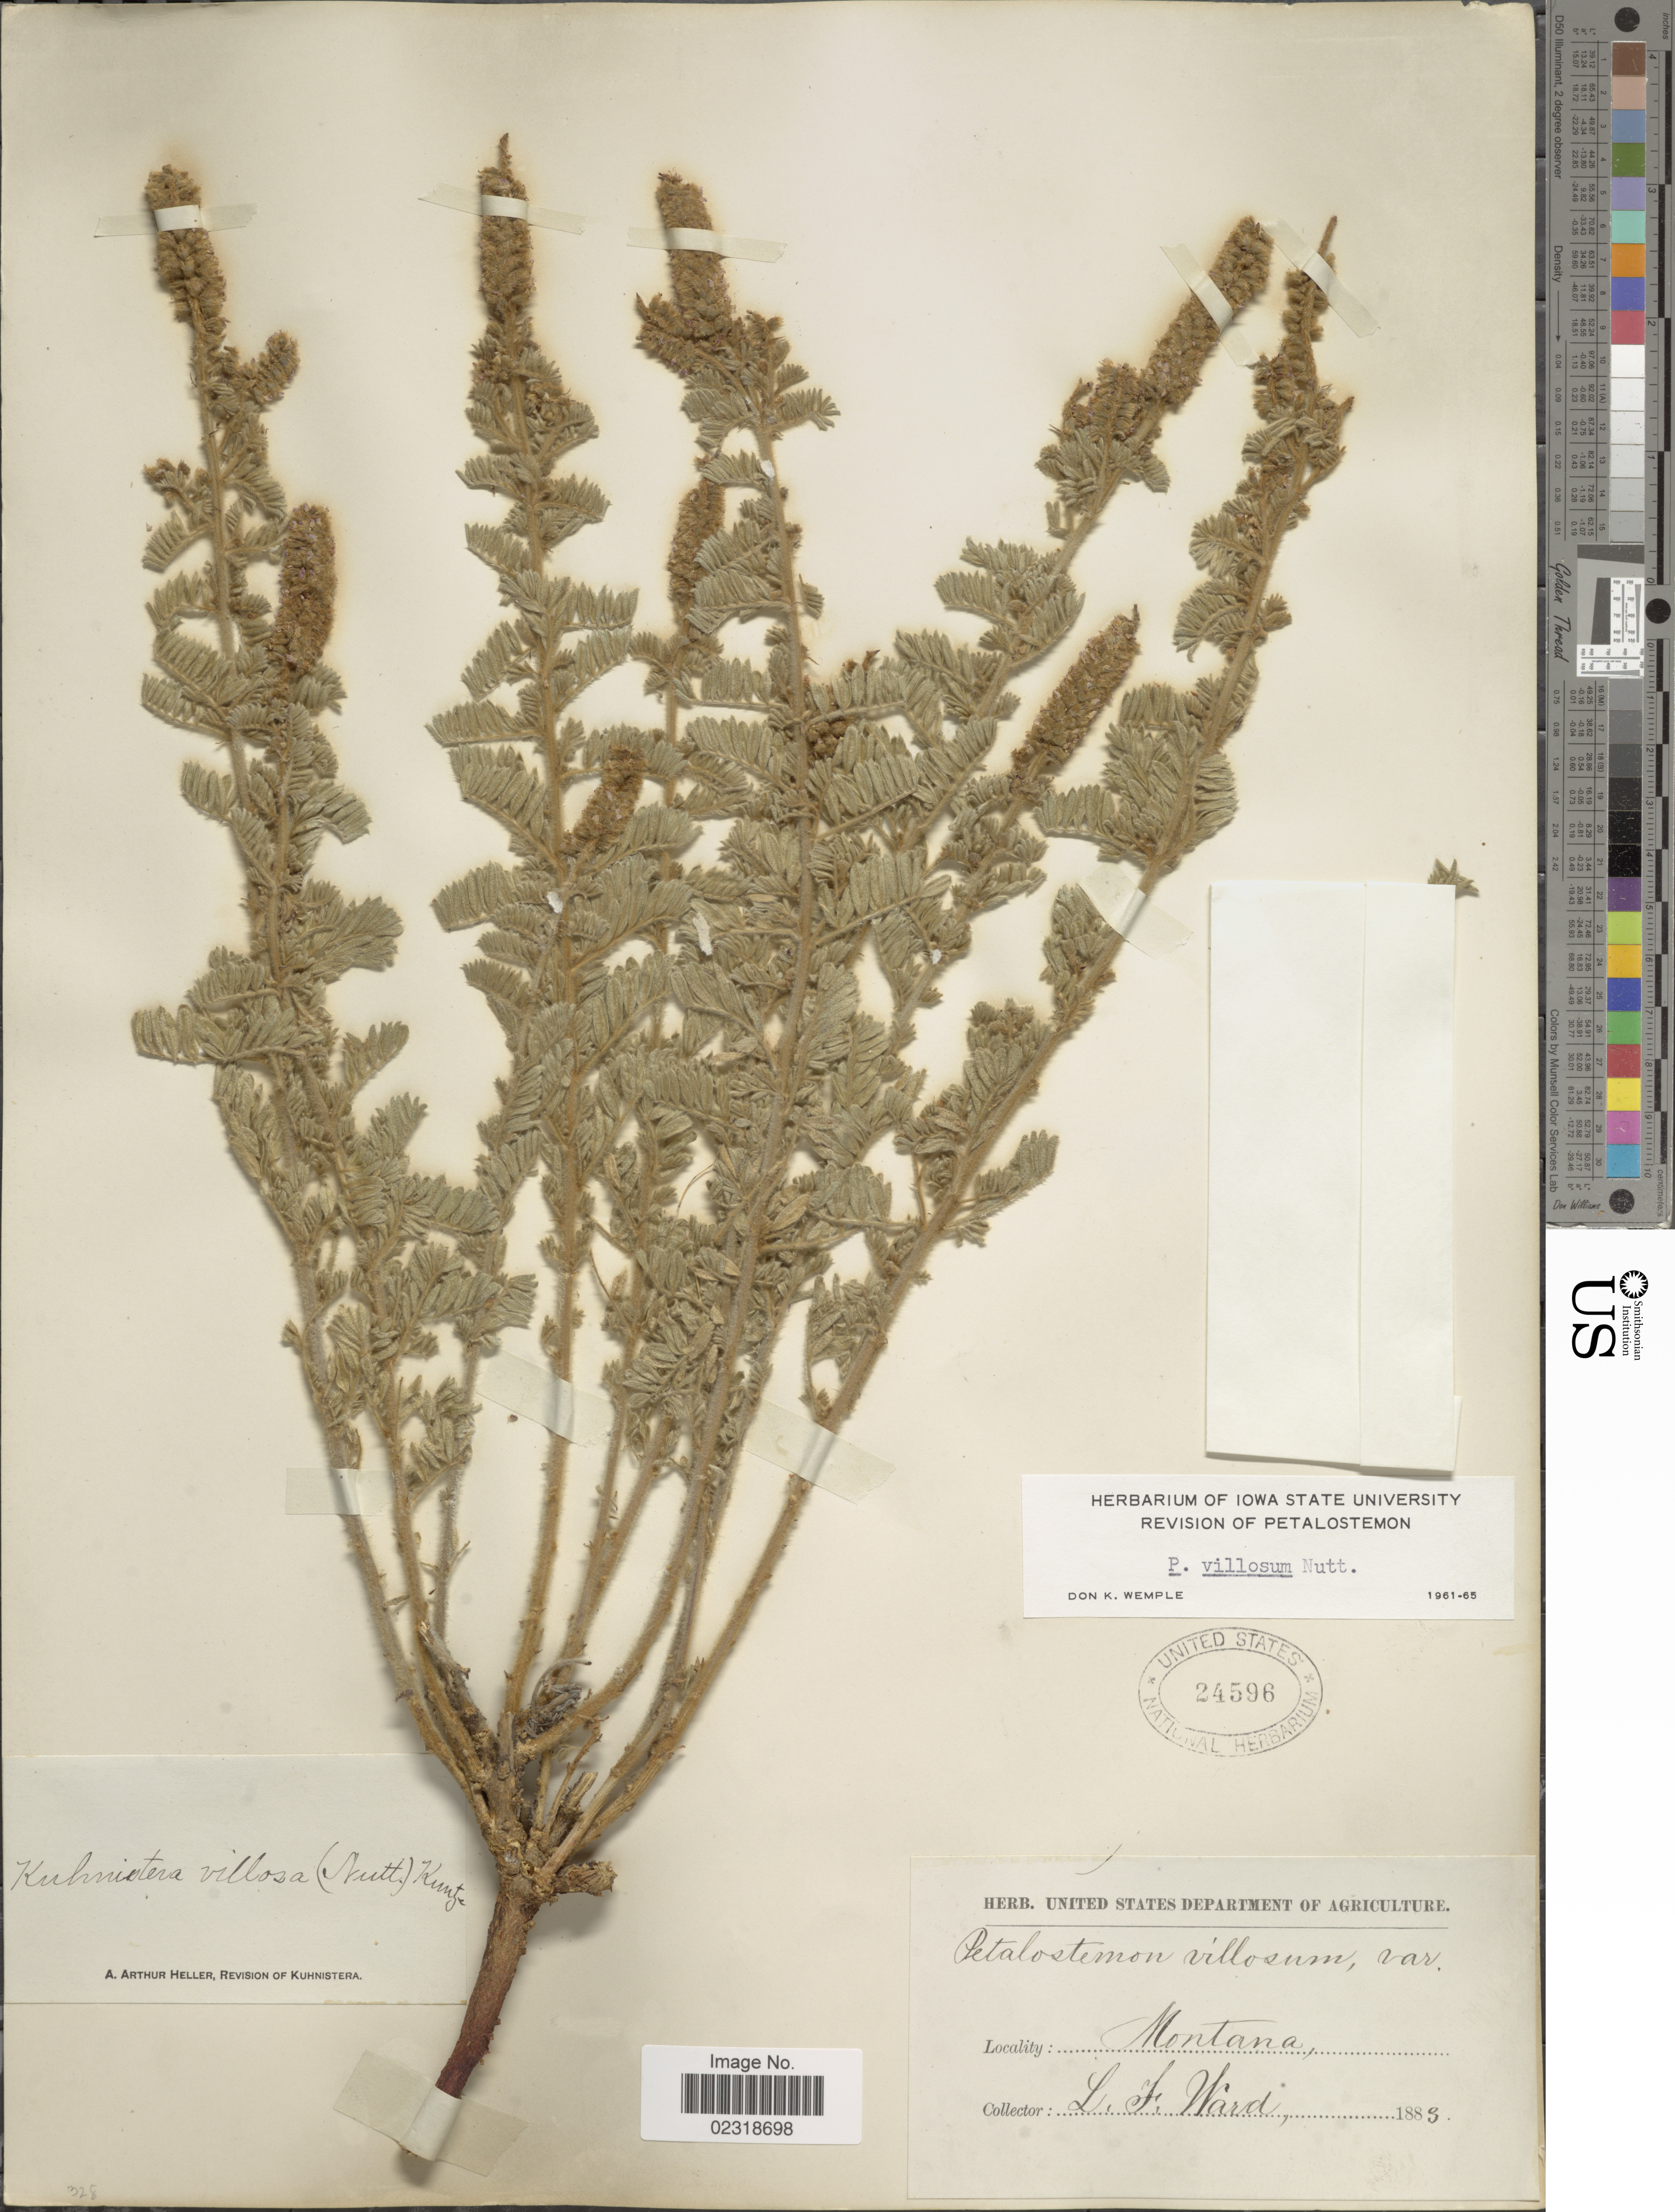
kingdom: Plantae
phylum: Tracheophyta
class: Magnoliopsida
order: Fabales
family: Fabaceae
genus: Dalea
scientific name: Dalea villosa var. villosa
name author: (Nutt.) Spreng.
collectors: L. Ward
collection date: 1883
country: United States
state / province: Montana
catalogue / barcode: US 24596